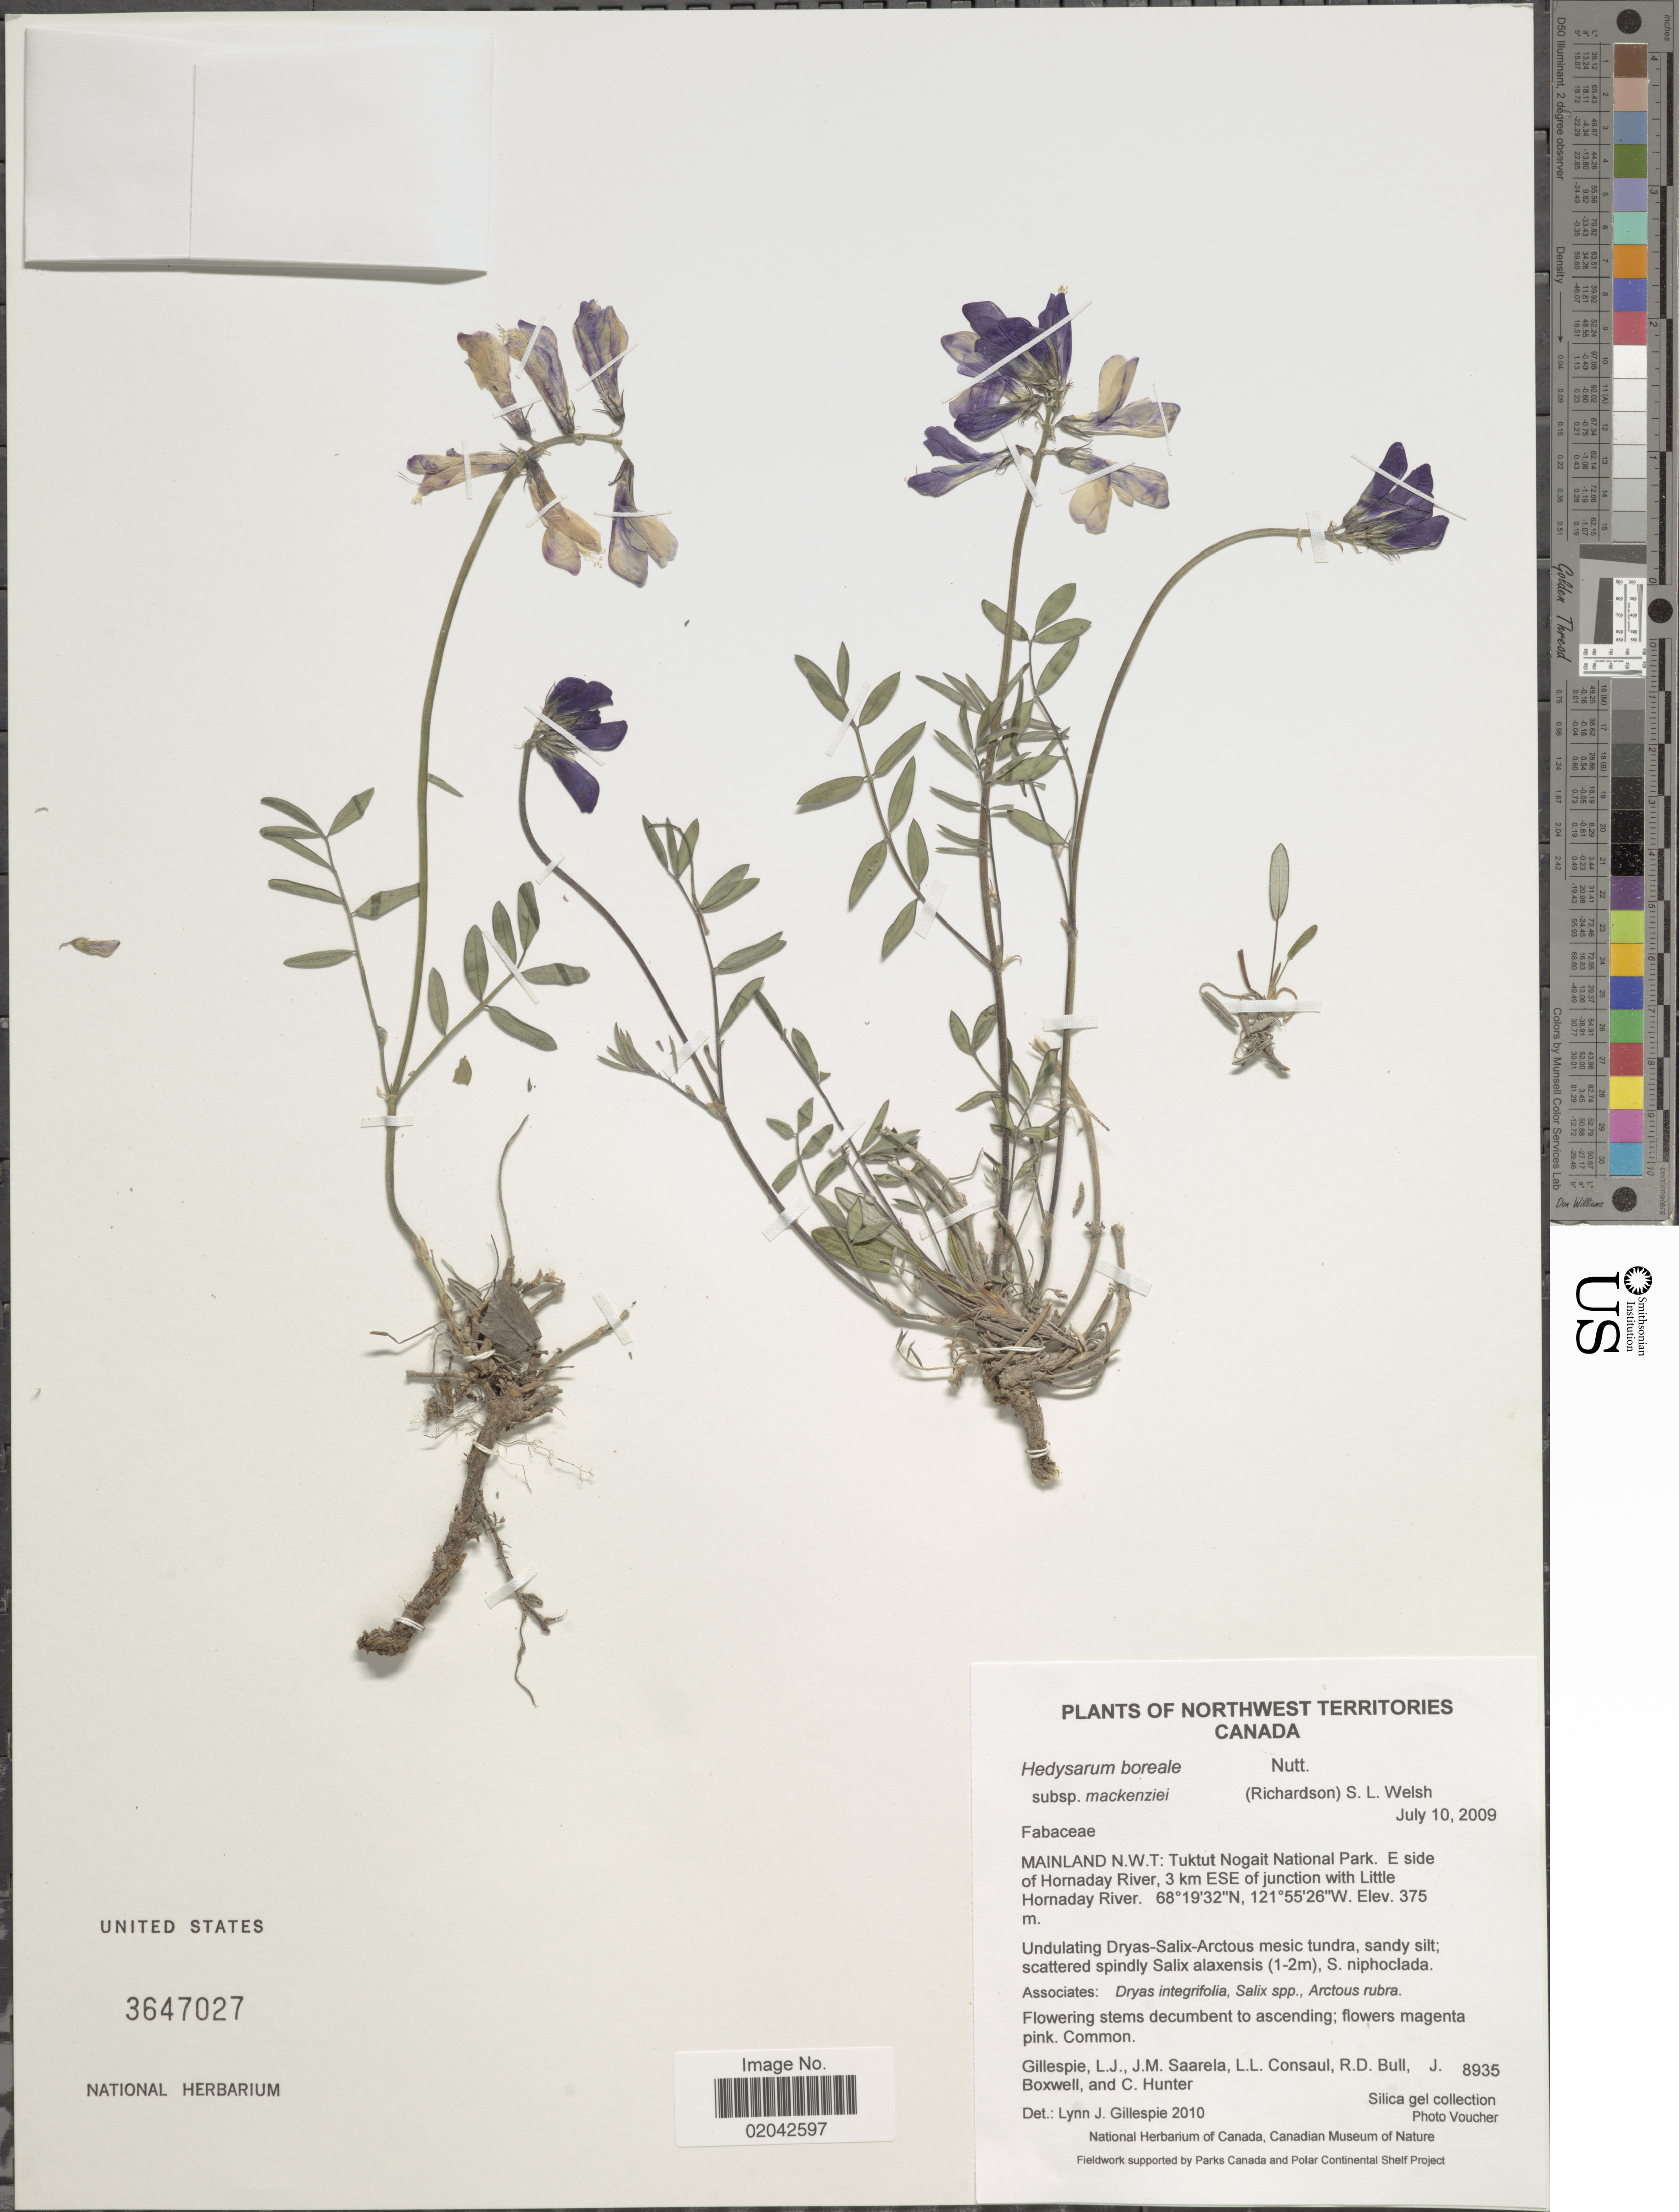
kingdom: Plantae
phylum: Tracheophyta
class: Magnoliopsida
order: Fabales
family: Fabaceae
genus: Hedysarum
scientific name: Hedysarum mackenziei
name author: Richardson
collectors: L. Gillespie, J. Saarela, L. Consaul, R. Bull & et al.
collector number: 8935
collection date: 2009-07-10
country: Canada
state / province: Northwest Territories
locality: Mainland N.W.T.: Tuktut Nogait National Park, E side of Hornaday River, 3 km ESE of junction iwth Little Hornaday River.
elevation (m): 375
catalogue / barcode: US 3647027